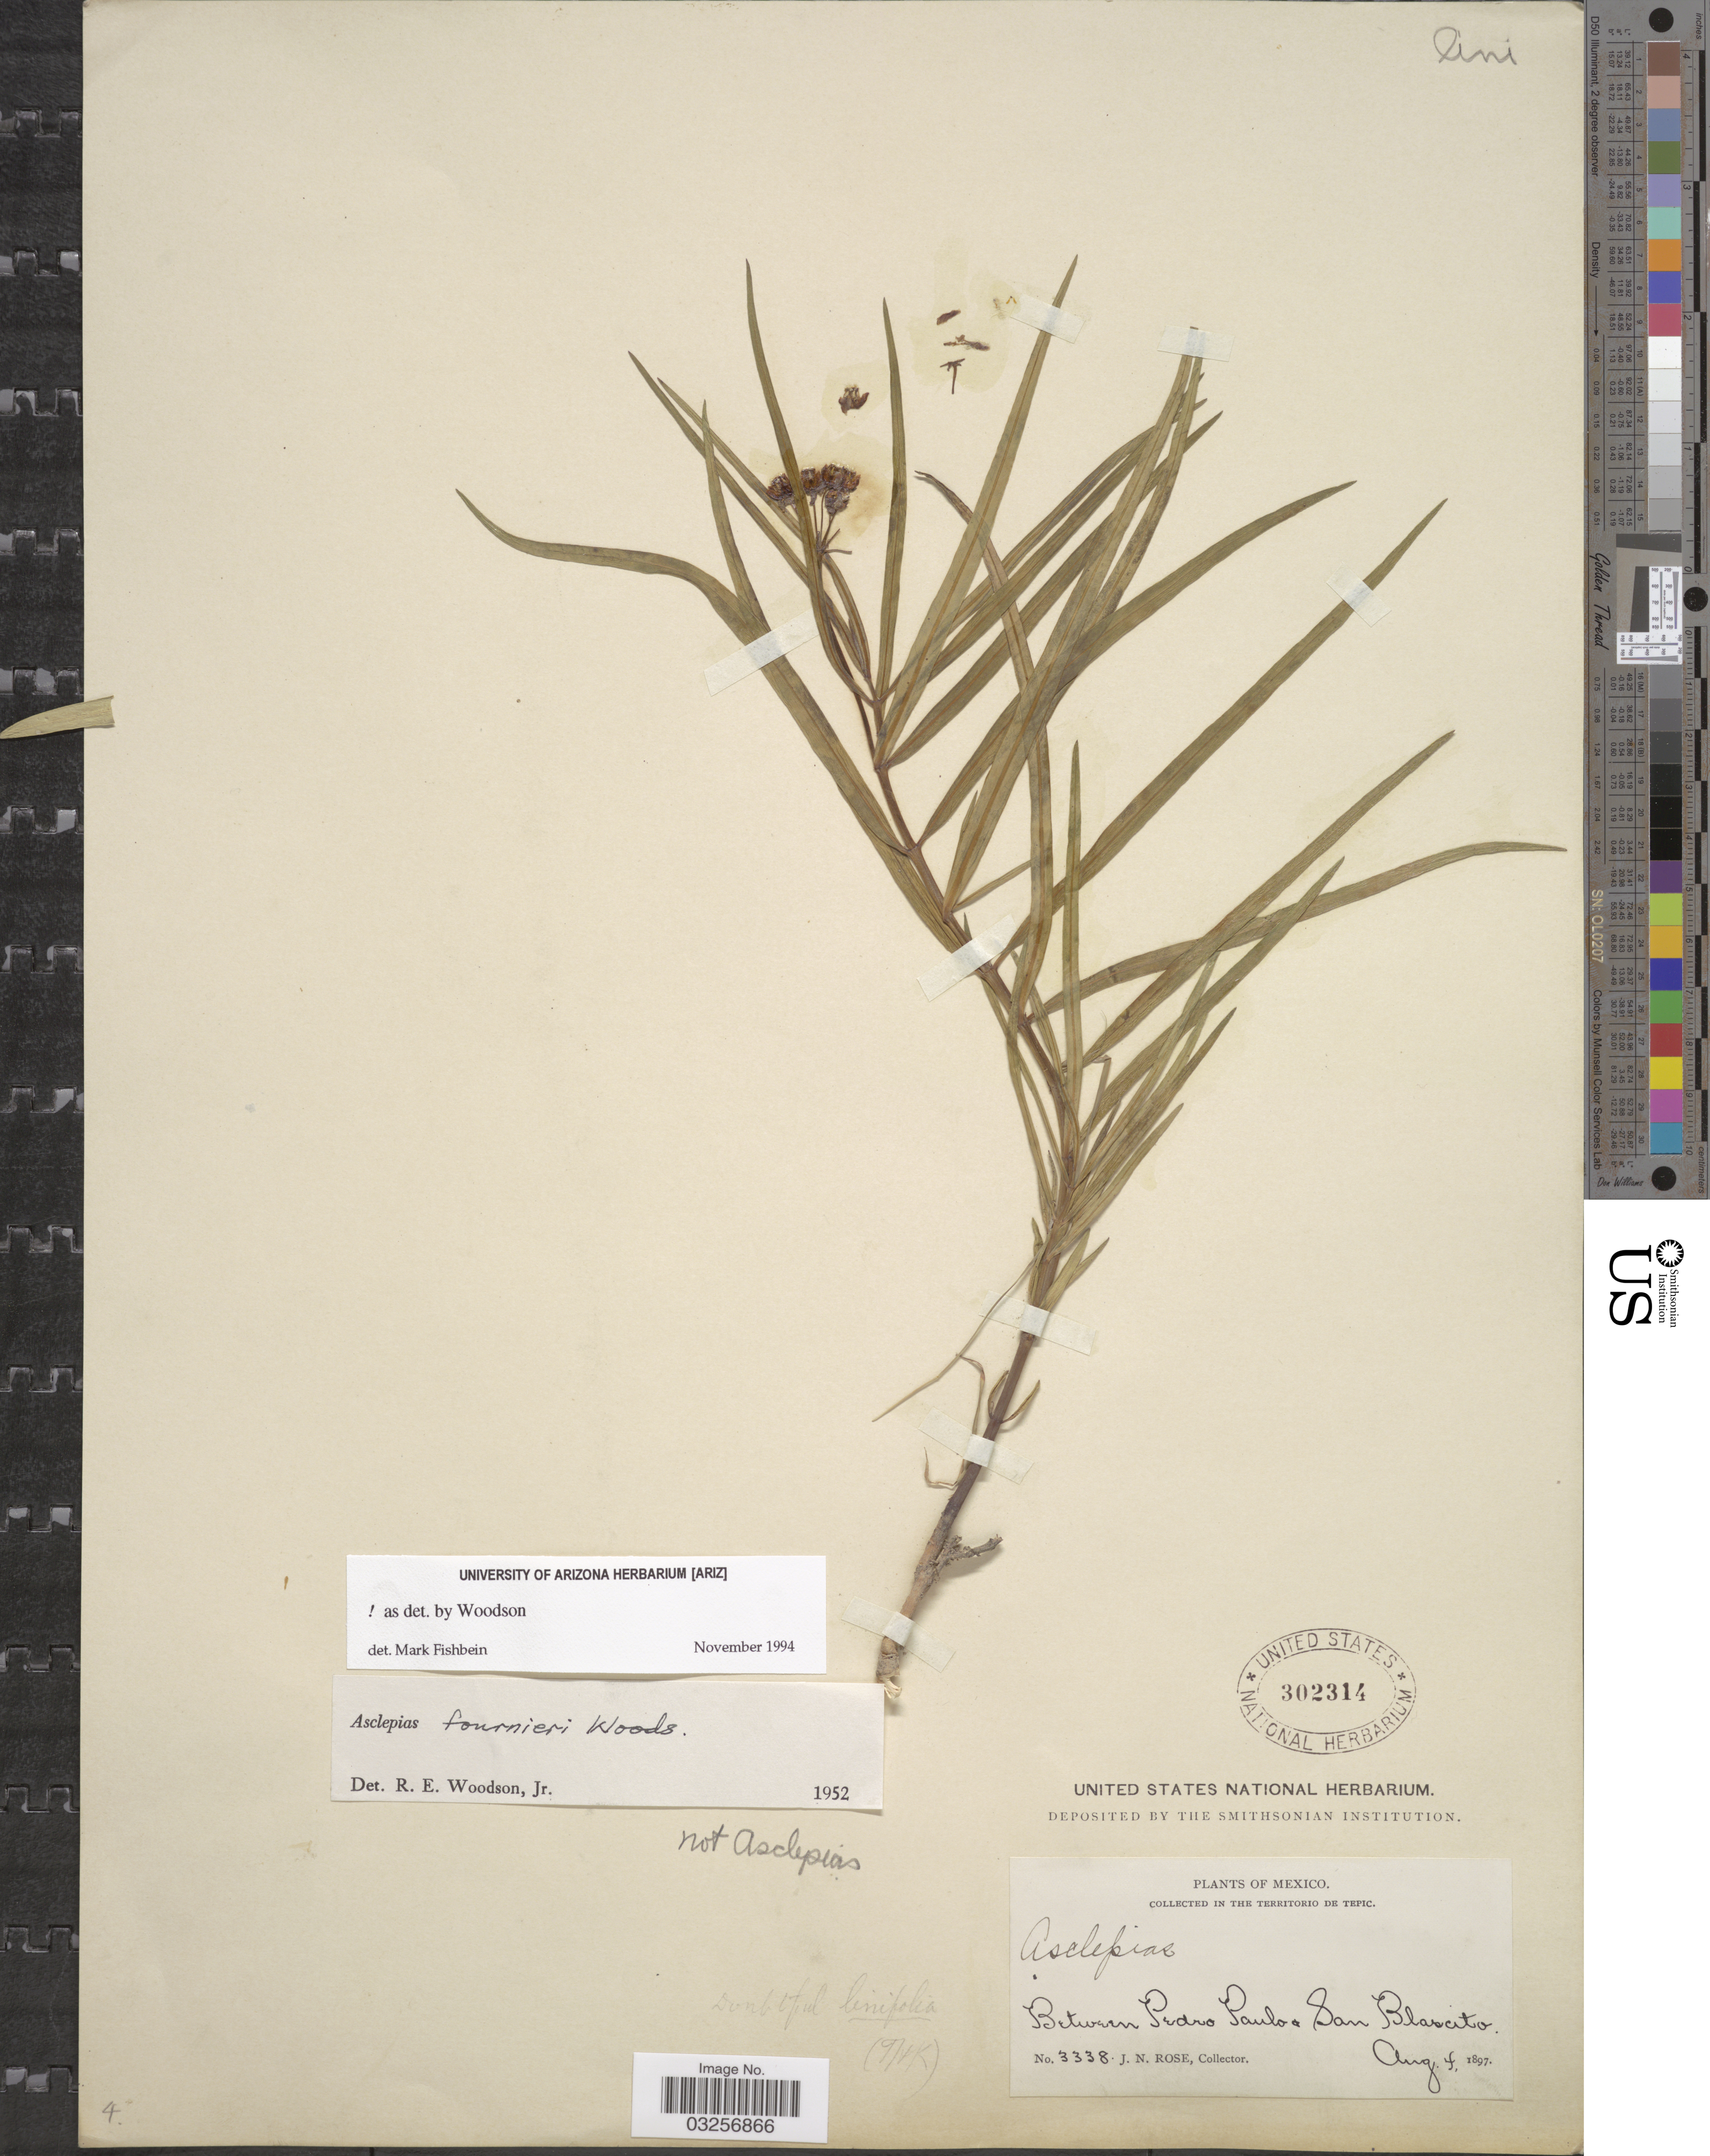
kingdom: Plantae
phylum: Tracheophyta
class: Magnoliopsida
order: Gentianales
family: Apocynaceae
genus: Asclepias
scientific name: Asclepias fournieri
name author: Woodson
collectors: J. N. Rose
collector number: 3338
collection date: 1897-08-04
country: Mexico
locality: In the territorio de Tepic. Between Pedro Paulo & San Blascito.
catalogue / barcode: US 302314